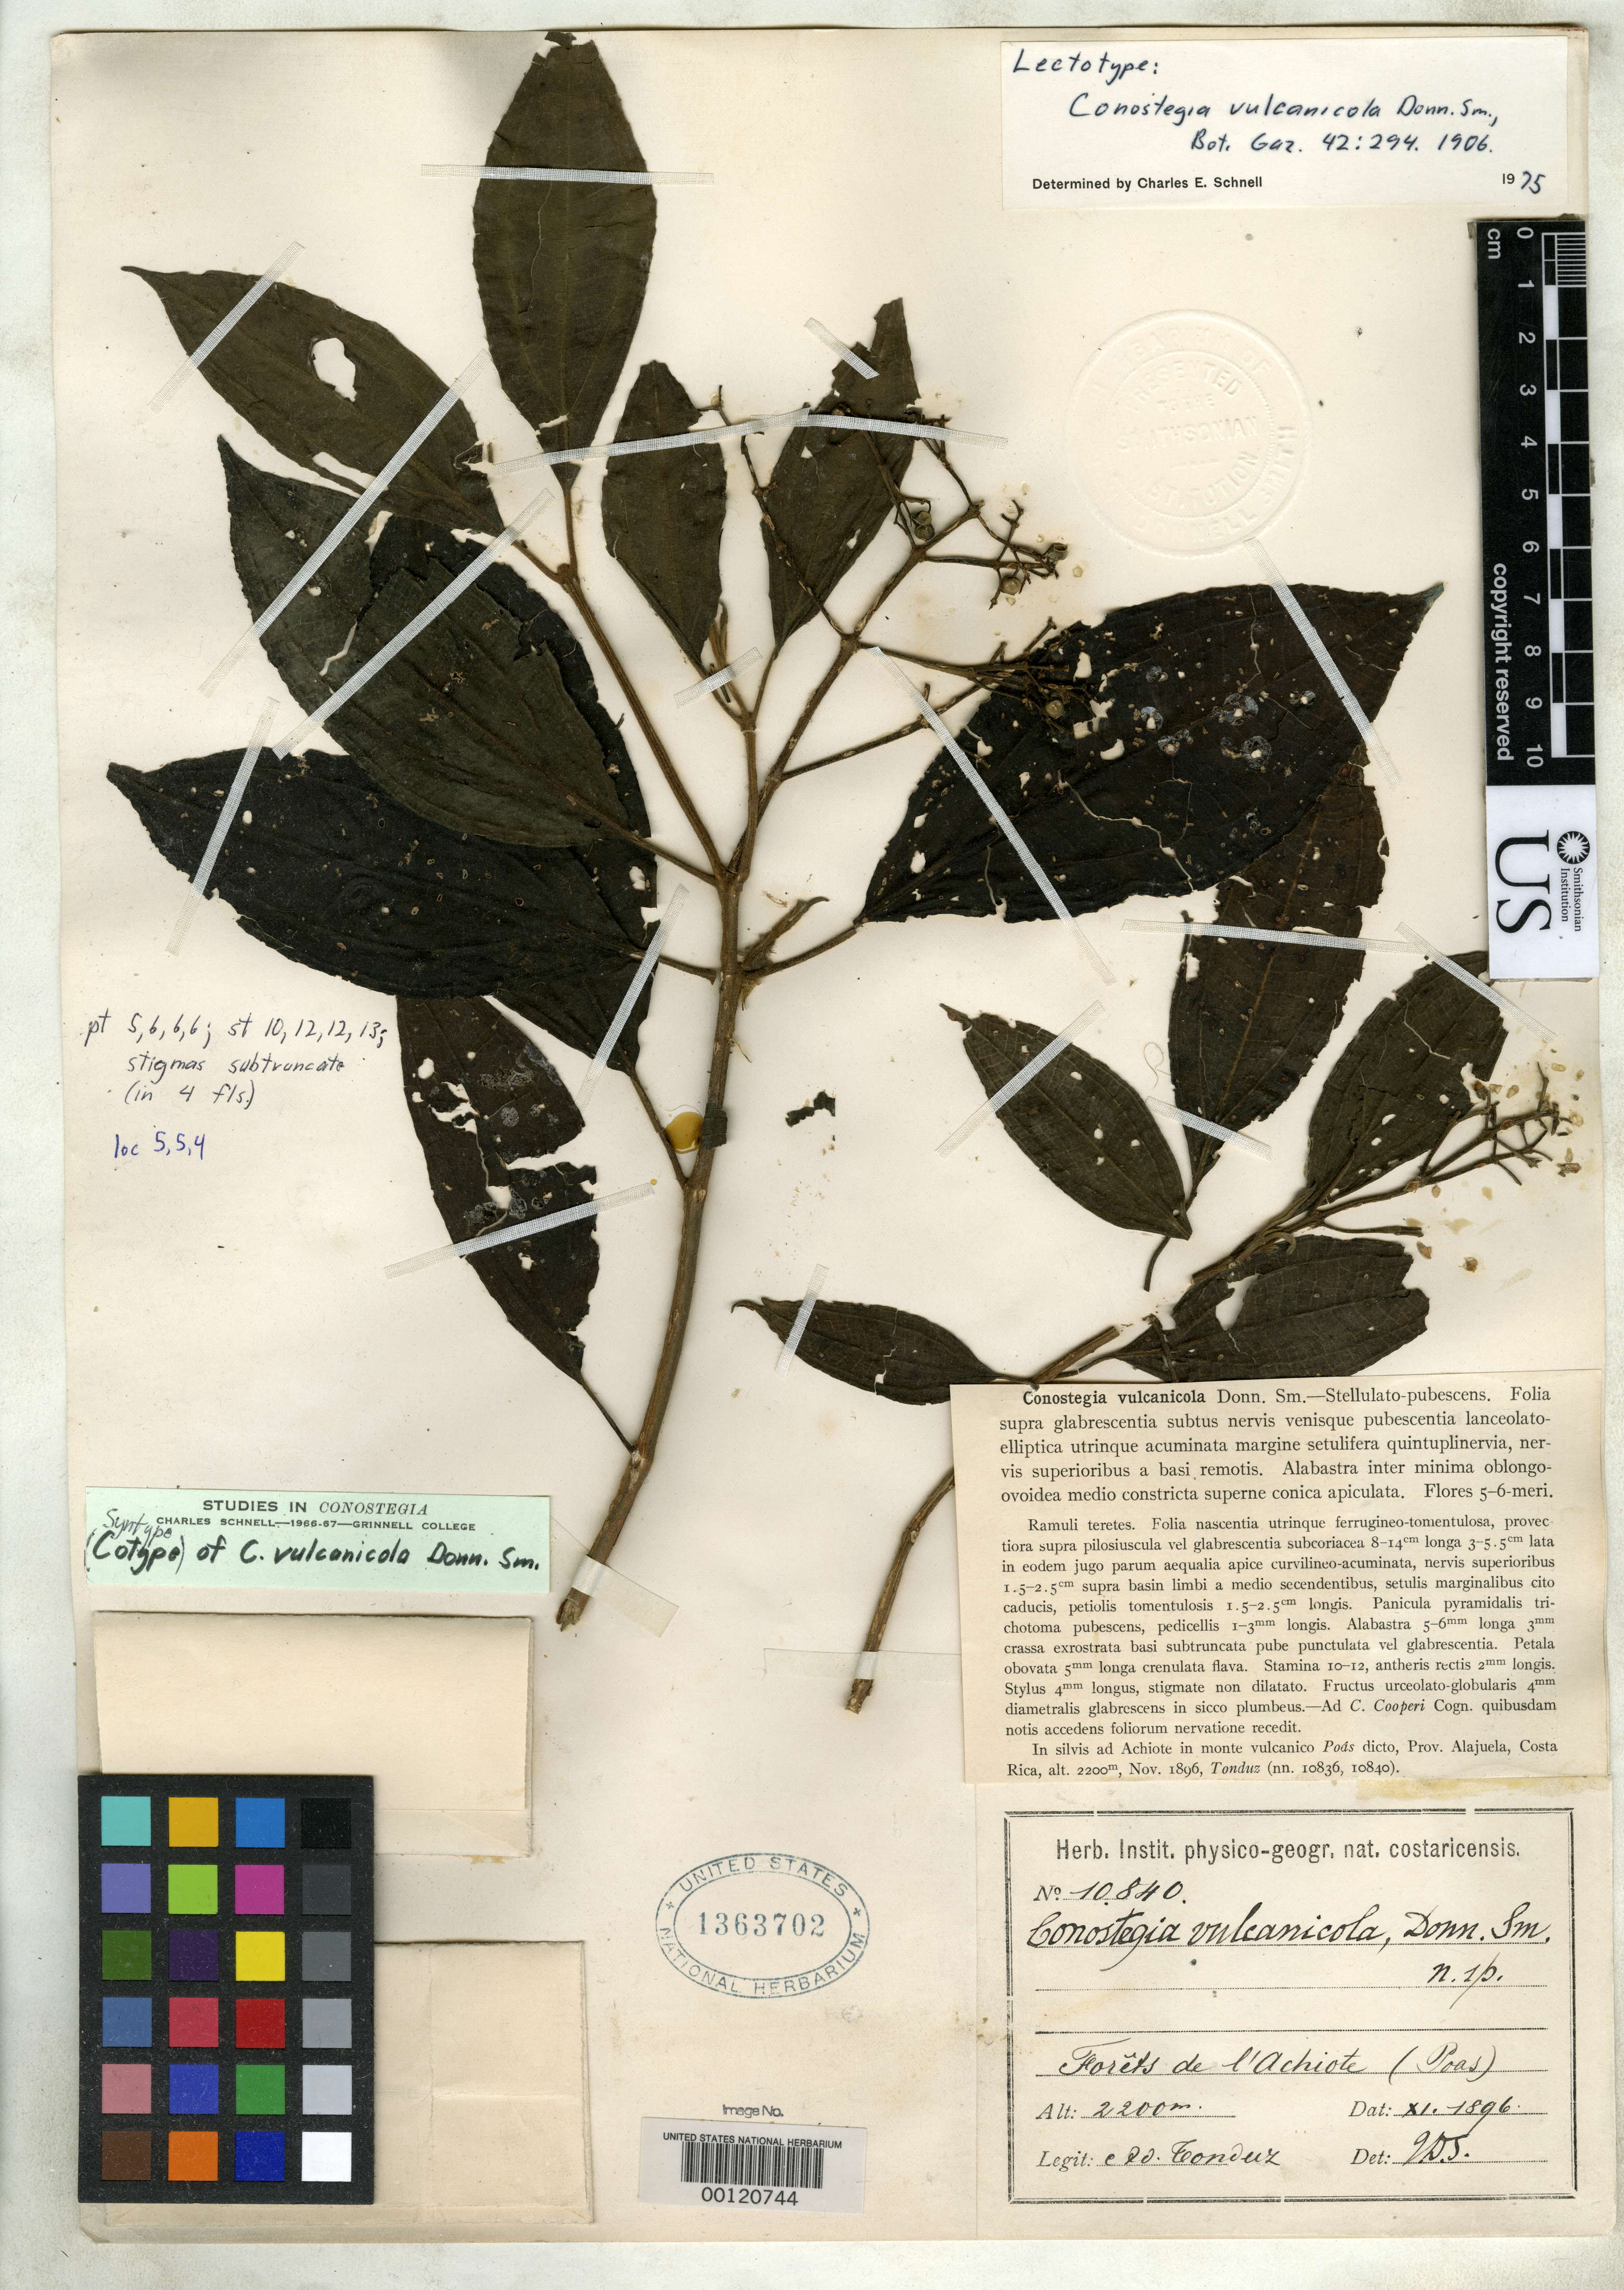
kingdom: Plantae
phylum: Tracheophyta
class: Magnoliopsida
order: Myrtales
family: Melastomataceae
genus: Conostegia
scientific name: Conostegia vulcanicola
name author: Donn. Sm.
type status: Syntype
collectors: A. Tonduz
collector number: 10840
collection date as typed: Nov 1896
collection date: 1896-11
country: Costa Rica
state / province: Alajuela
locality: Forets de l'Achiote, Poás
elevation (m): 2200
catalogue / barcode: US 1363702